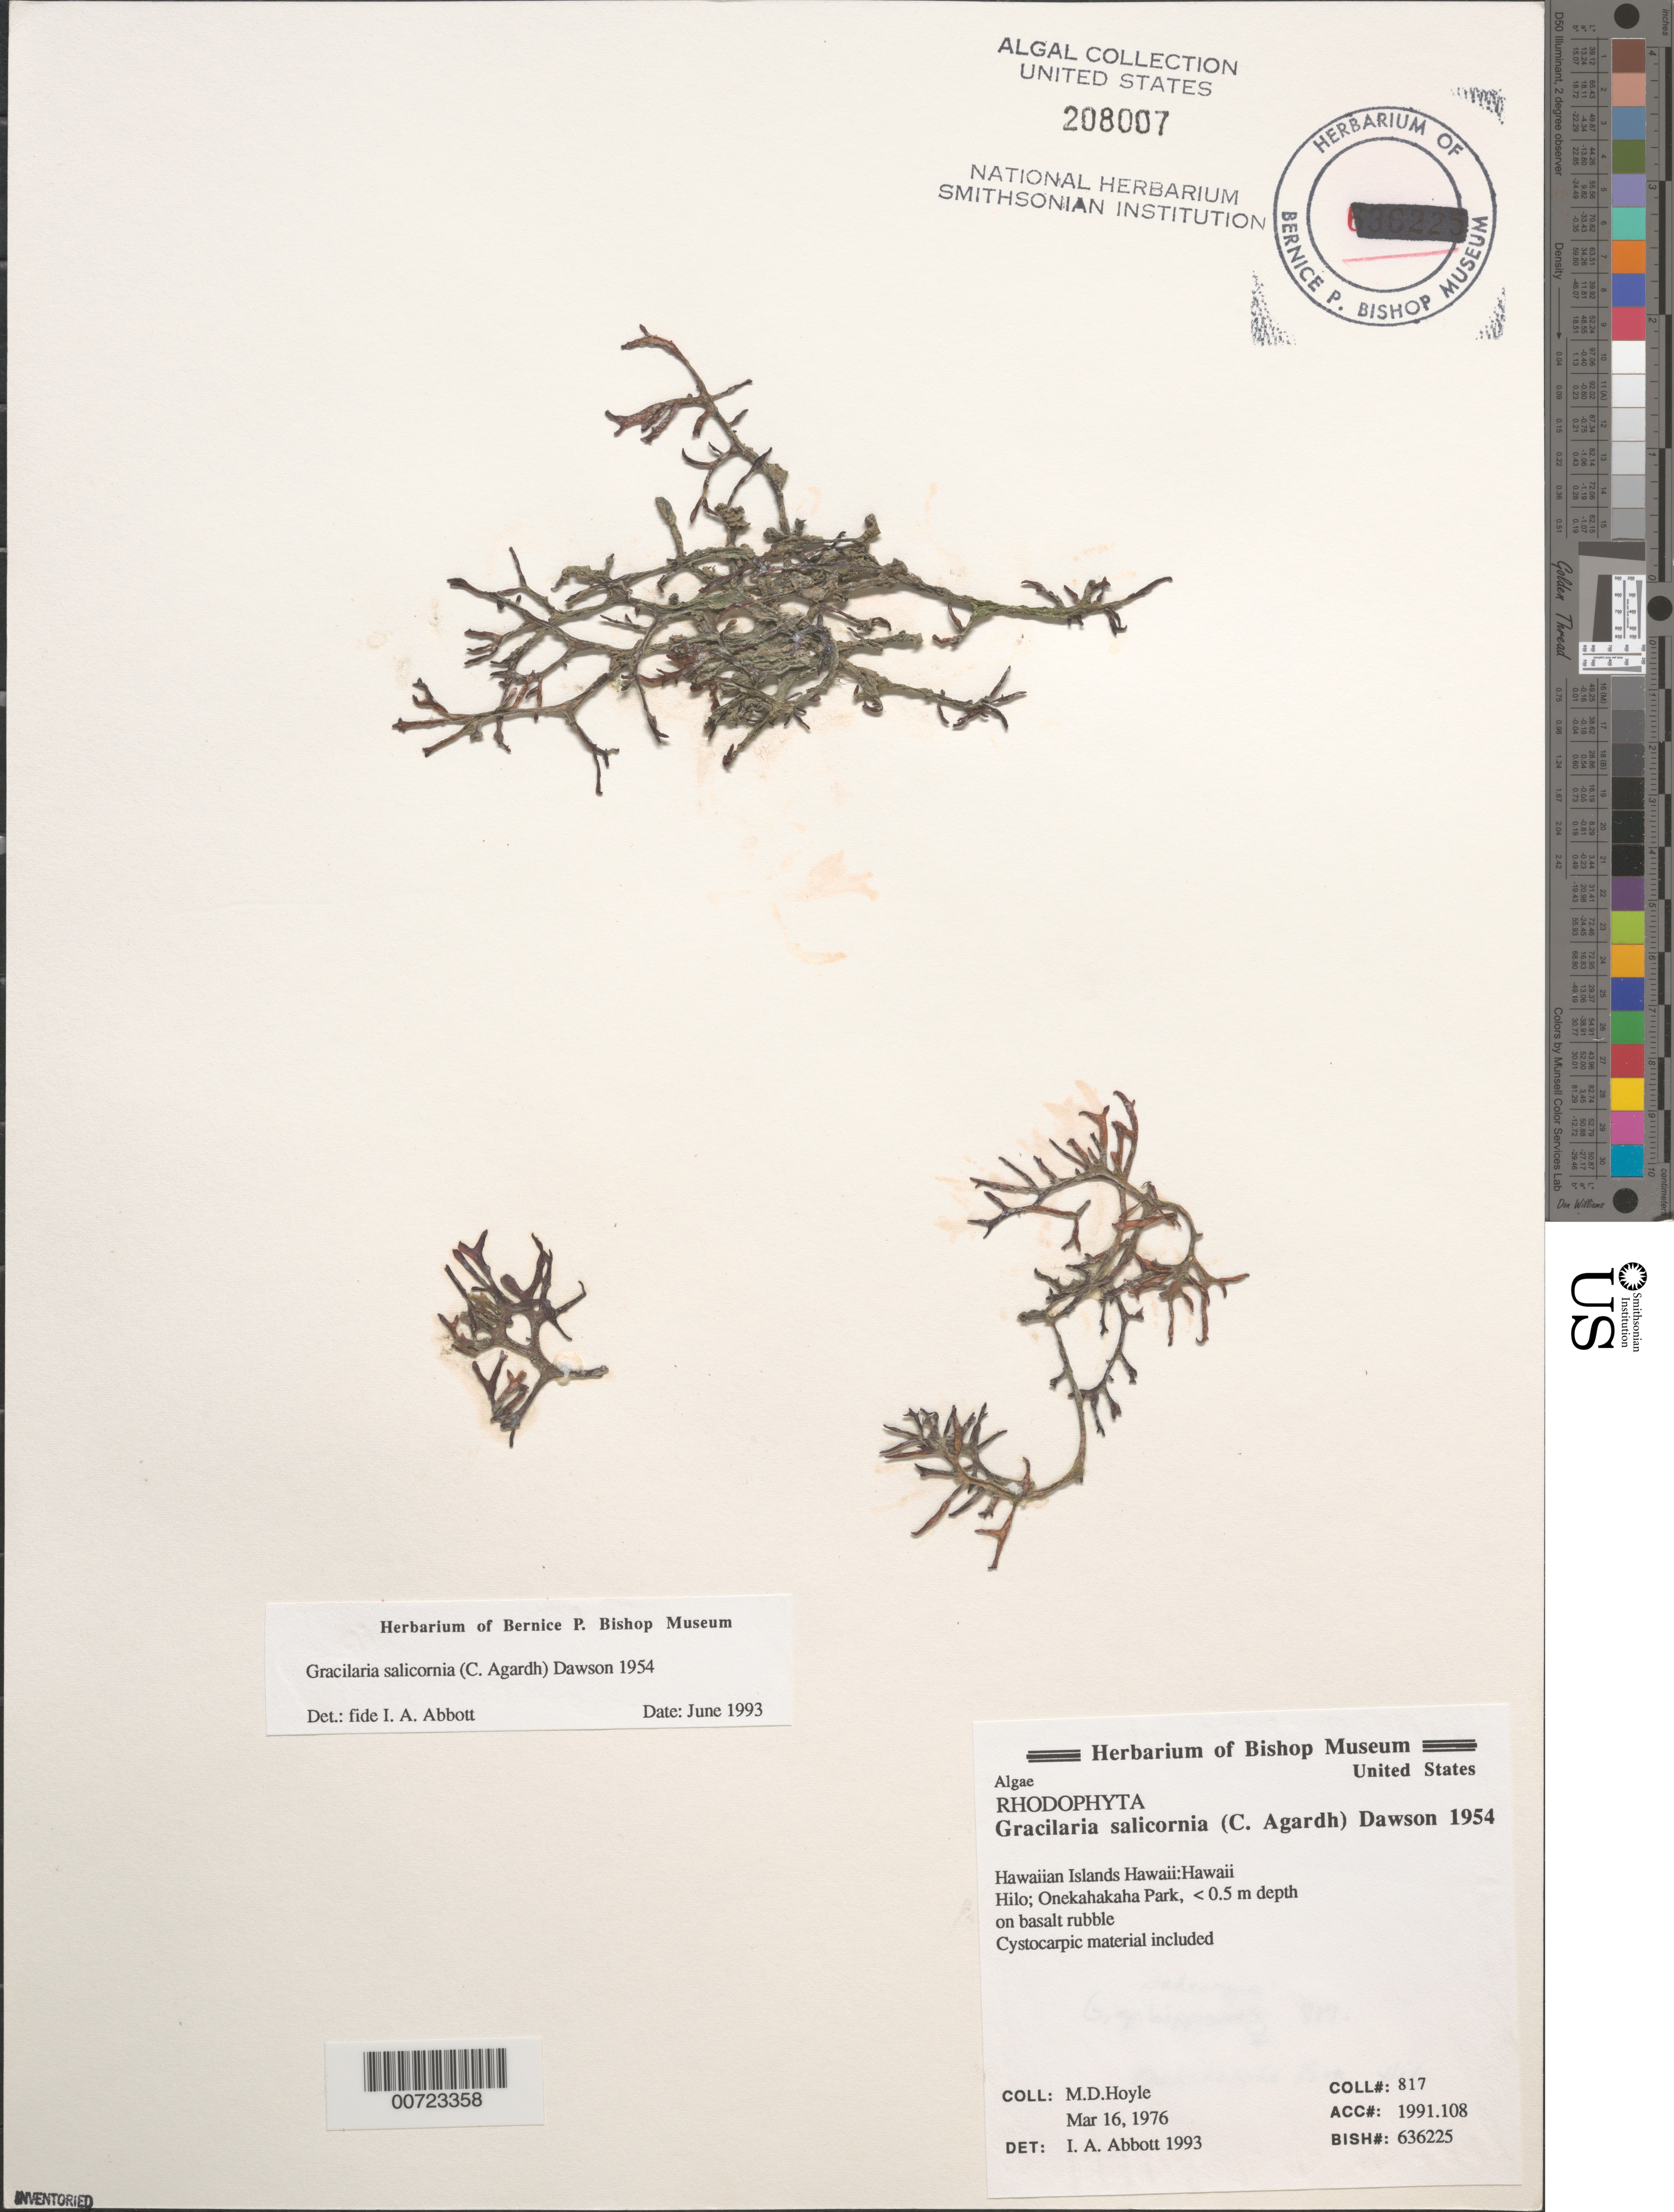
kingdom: Plantae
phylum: Rhodophyta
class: Florideophyceae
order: Gracilariales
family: Gracilariaceae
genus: Gracilaria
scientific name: Gracilaria salicornia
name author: (C. Agardh) E.Y. Dawson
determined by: Abbott, Isabella A.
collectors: M. Hoyle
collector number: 817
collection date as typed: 16 Mar 1976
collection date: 1976-03-16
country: United States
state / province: Hawaii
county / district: Hawaii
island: Hawaii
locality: Onekahakaha Park, Hilo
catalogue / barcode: US 208007